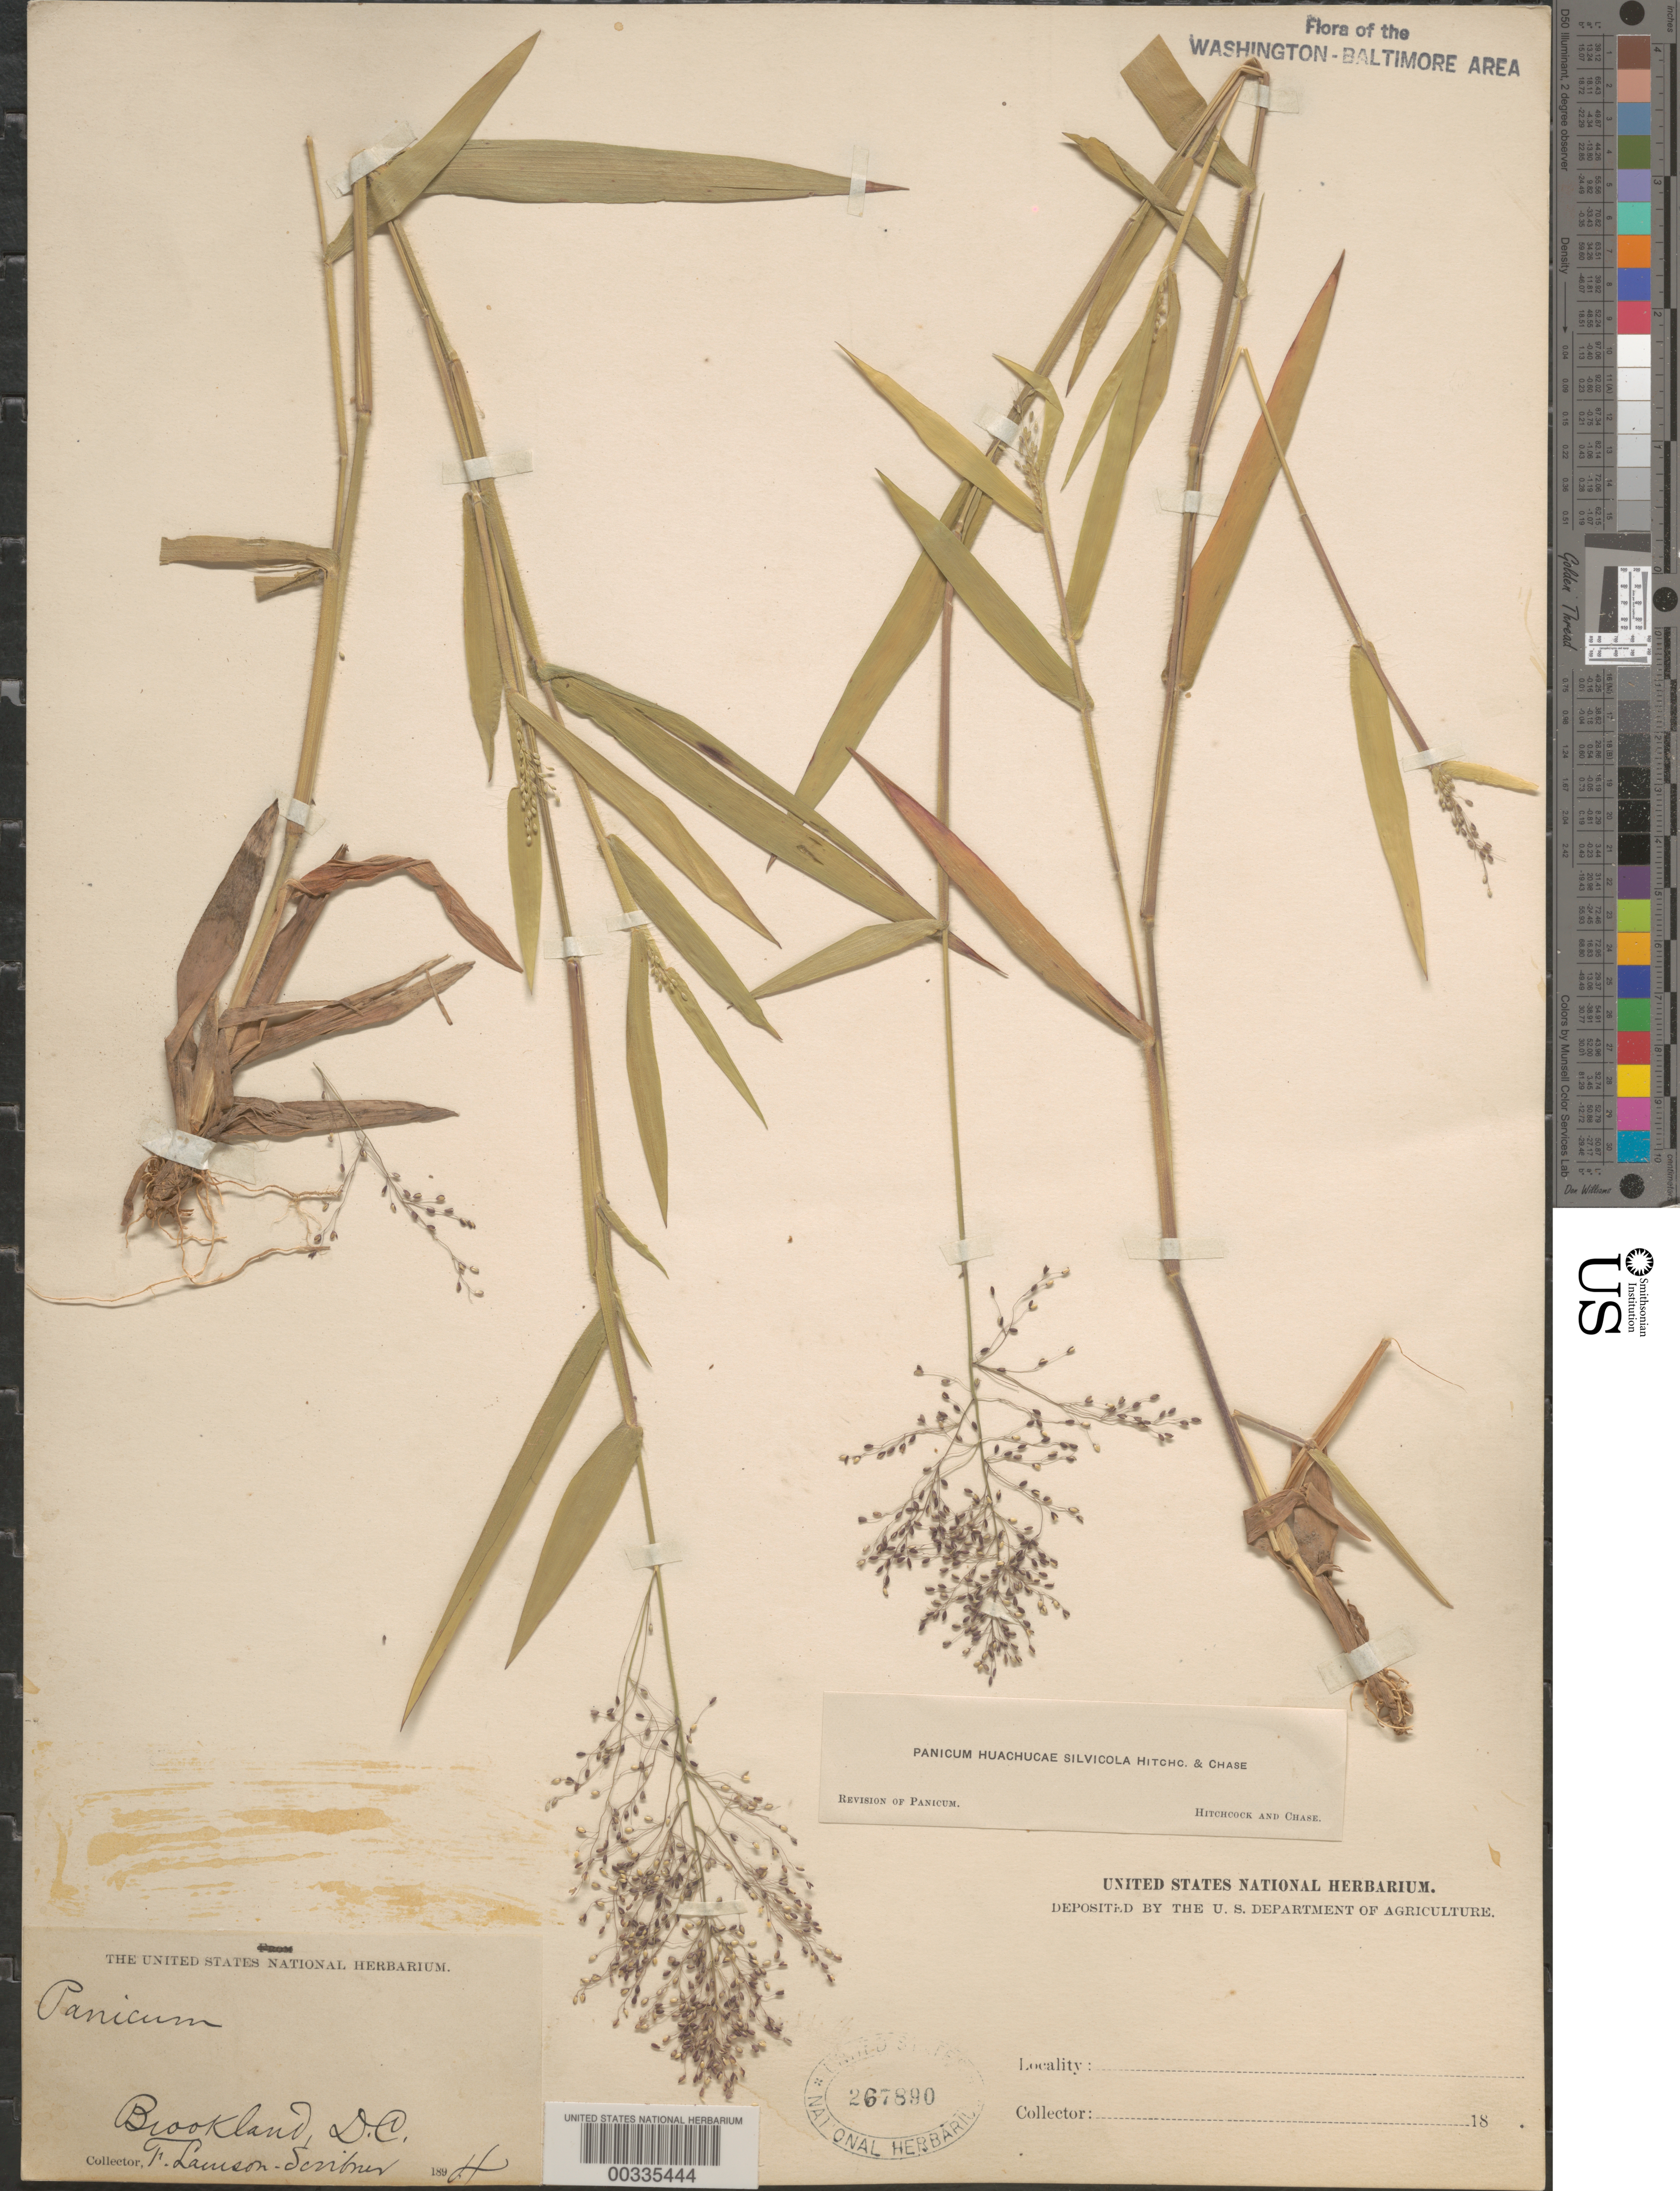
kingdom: Plantae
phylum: Tracheophyta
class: Liliopsida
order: Poales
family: Poaceae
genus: Dichanthelium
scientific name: Dichanthelium acuminatum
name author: (Sw.) Gould & C.A. Clark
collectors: F. L. Scribner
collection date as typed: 1894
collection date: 1894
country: United States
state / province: District of Columbia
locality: Brookland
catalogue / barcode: US 267890